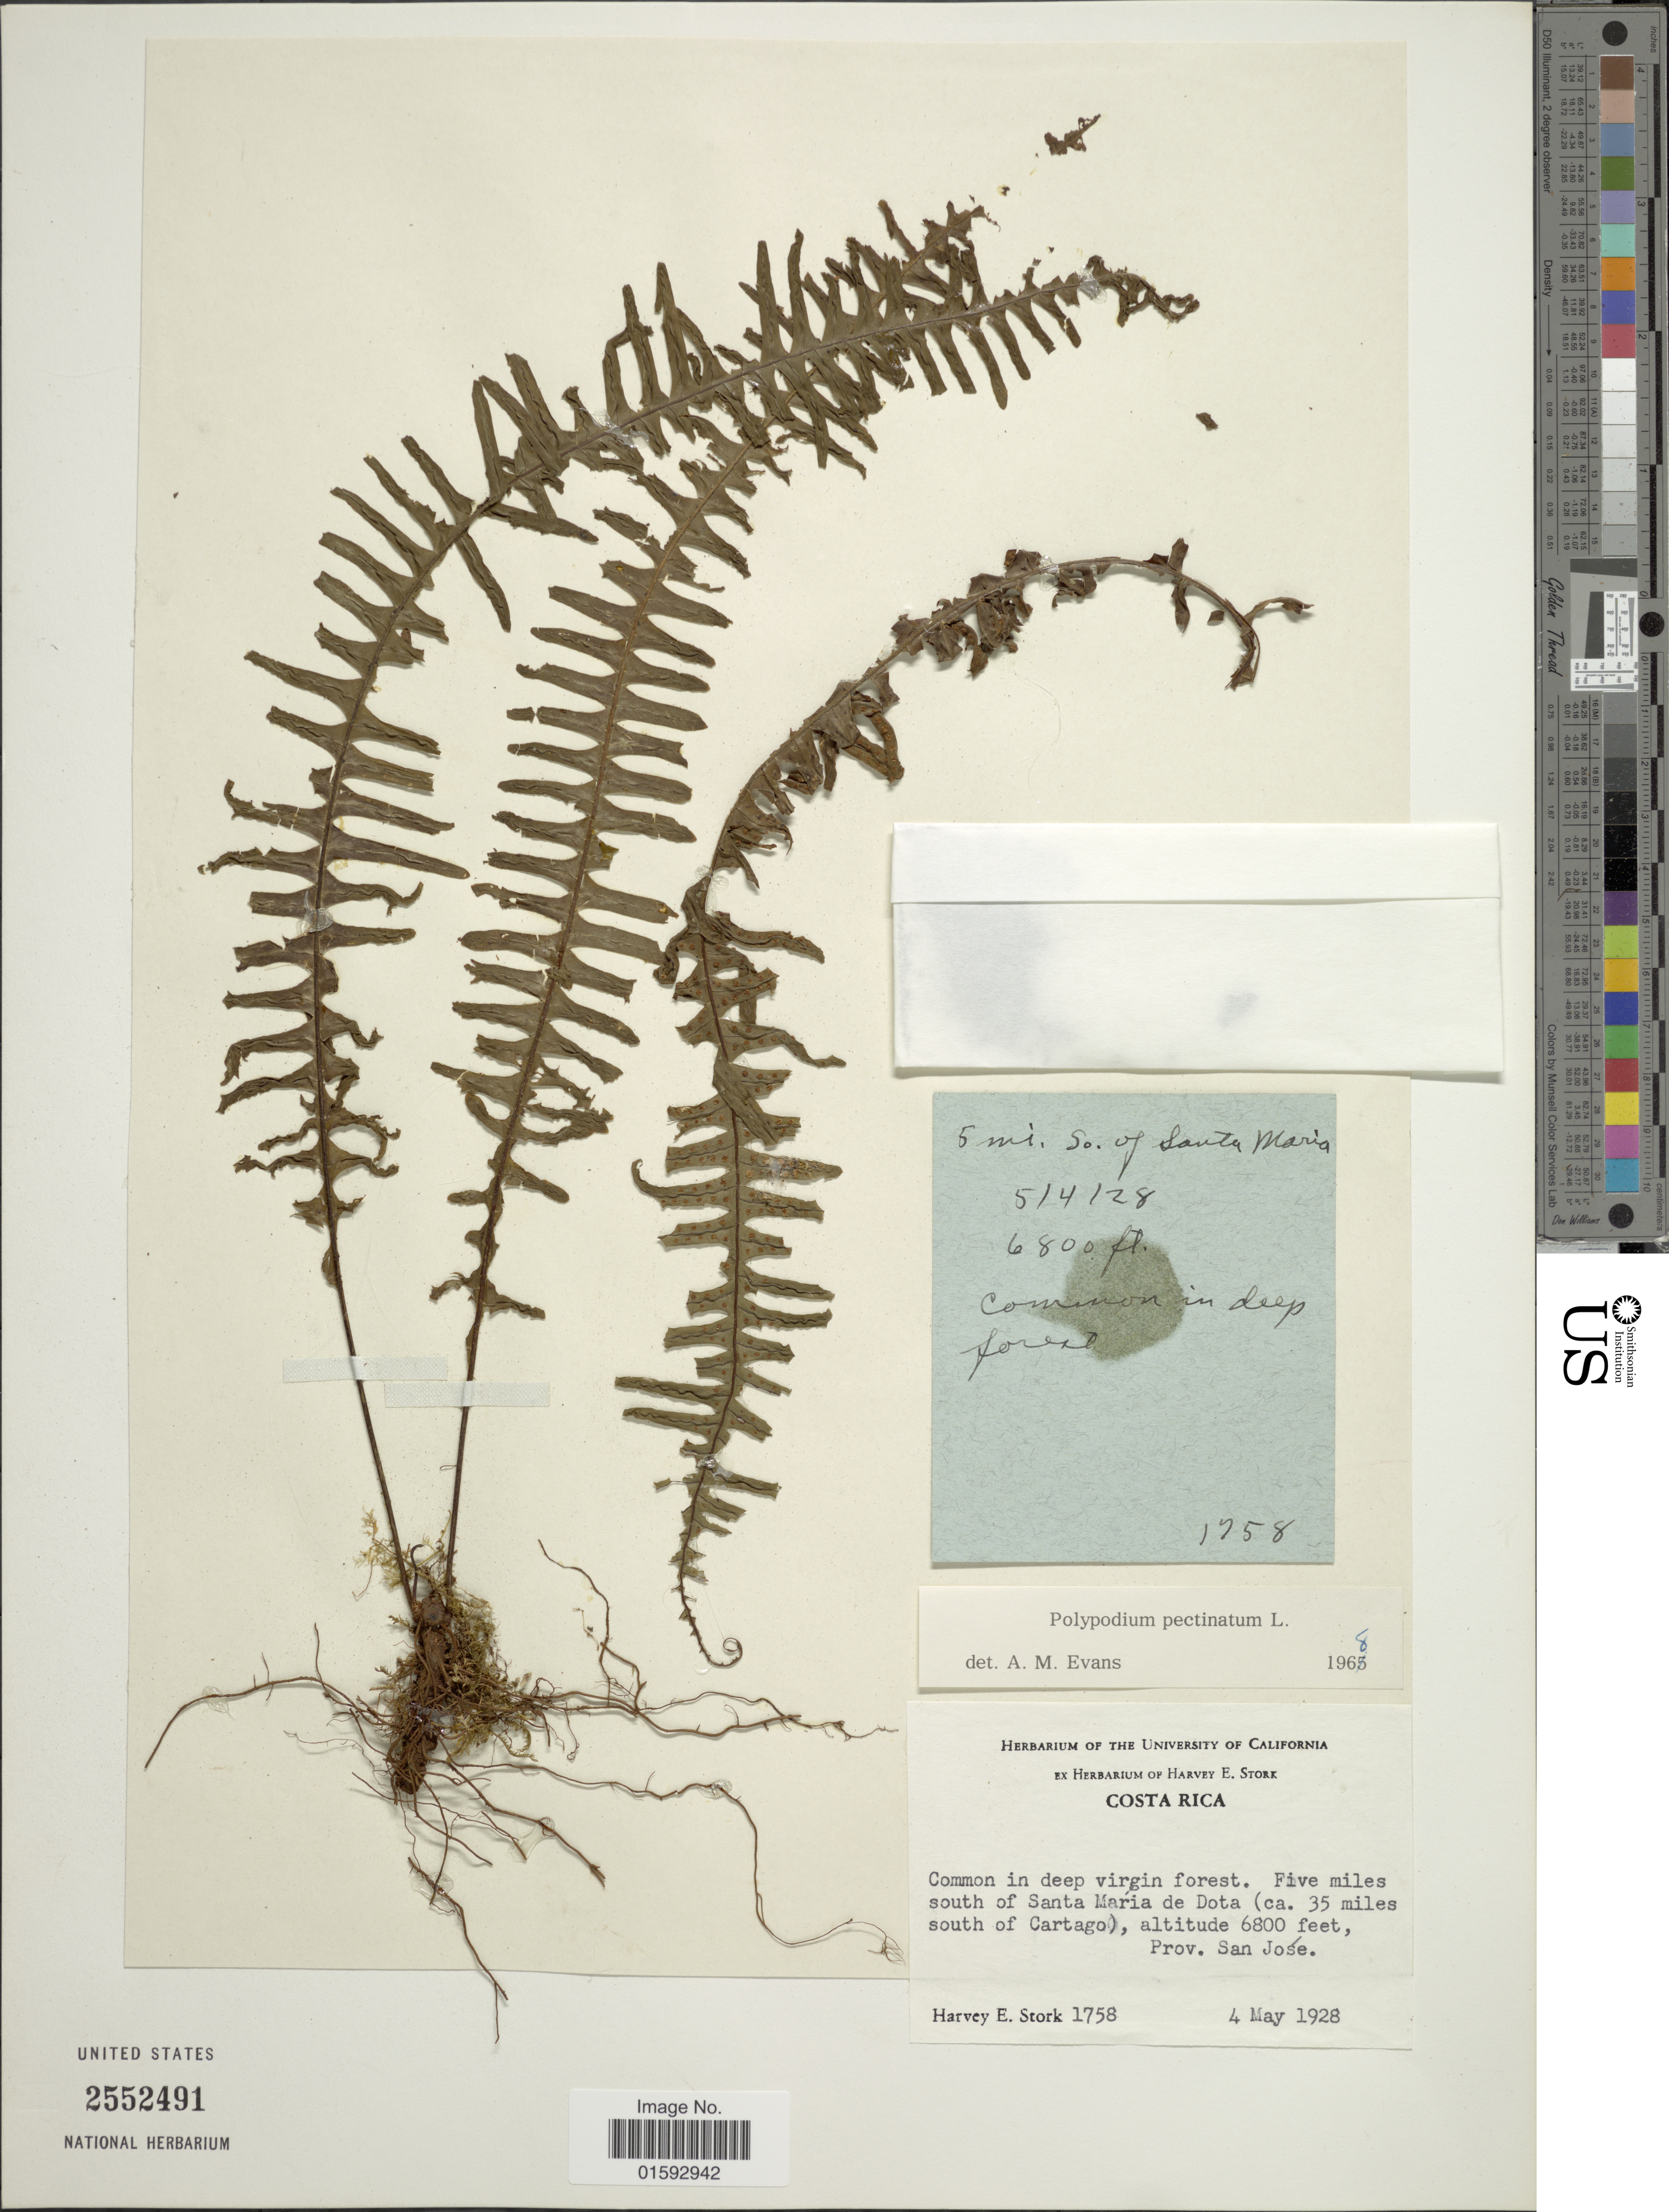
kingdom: Plantae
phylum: Tracheophyta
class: Polypodiopsida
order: Polypodiales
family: Polypodiaceae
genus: Pecluma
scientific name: Pecluma pectinata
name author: (L.) M.G. Price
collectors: H. E. Stork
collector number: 1758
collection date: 1928-05-04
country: Costa Rica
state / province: San José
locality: Common in deep virgin forest. Five miles south of Santa Maria de Dota (ca. 35 miles south of Cartago)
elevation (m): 2073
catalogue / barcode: US 2552491